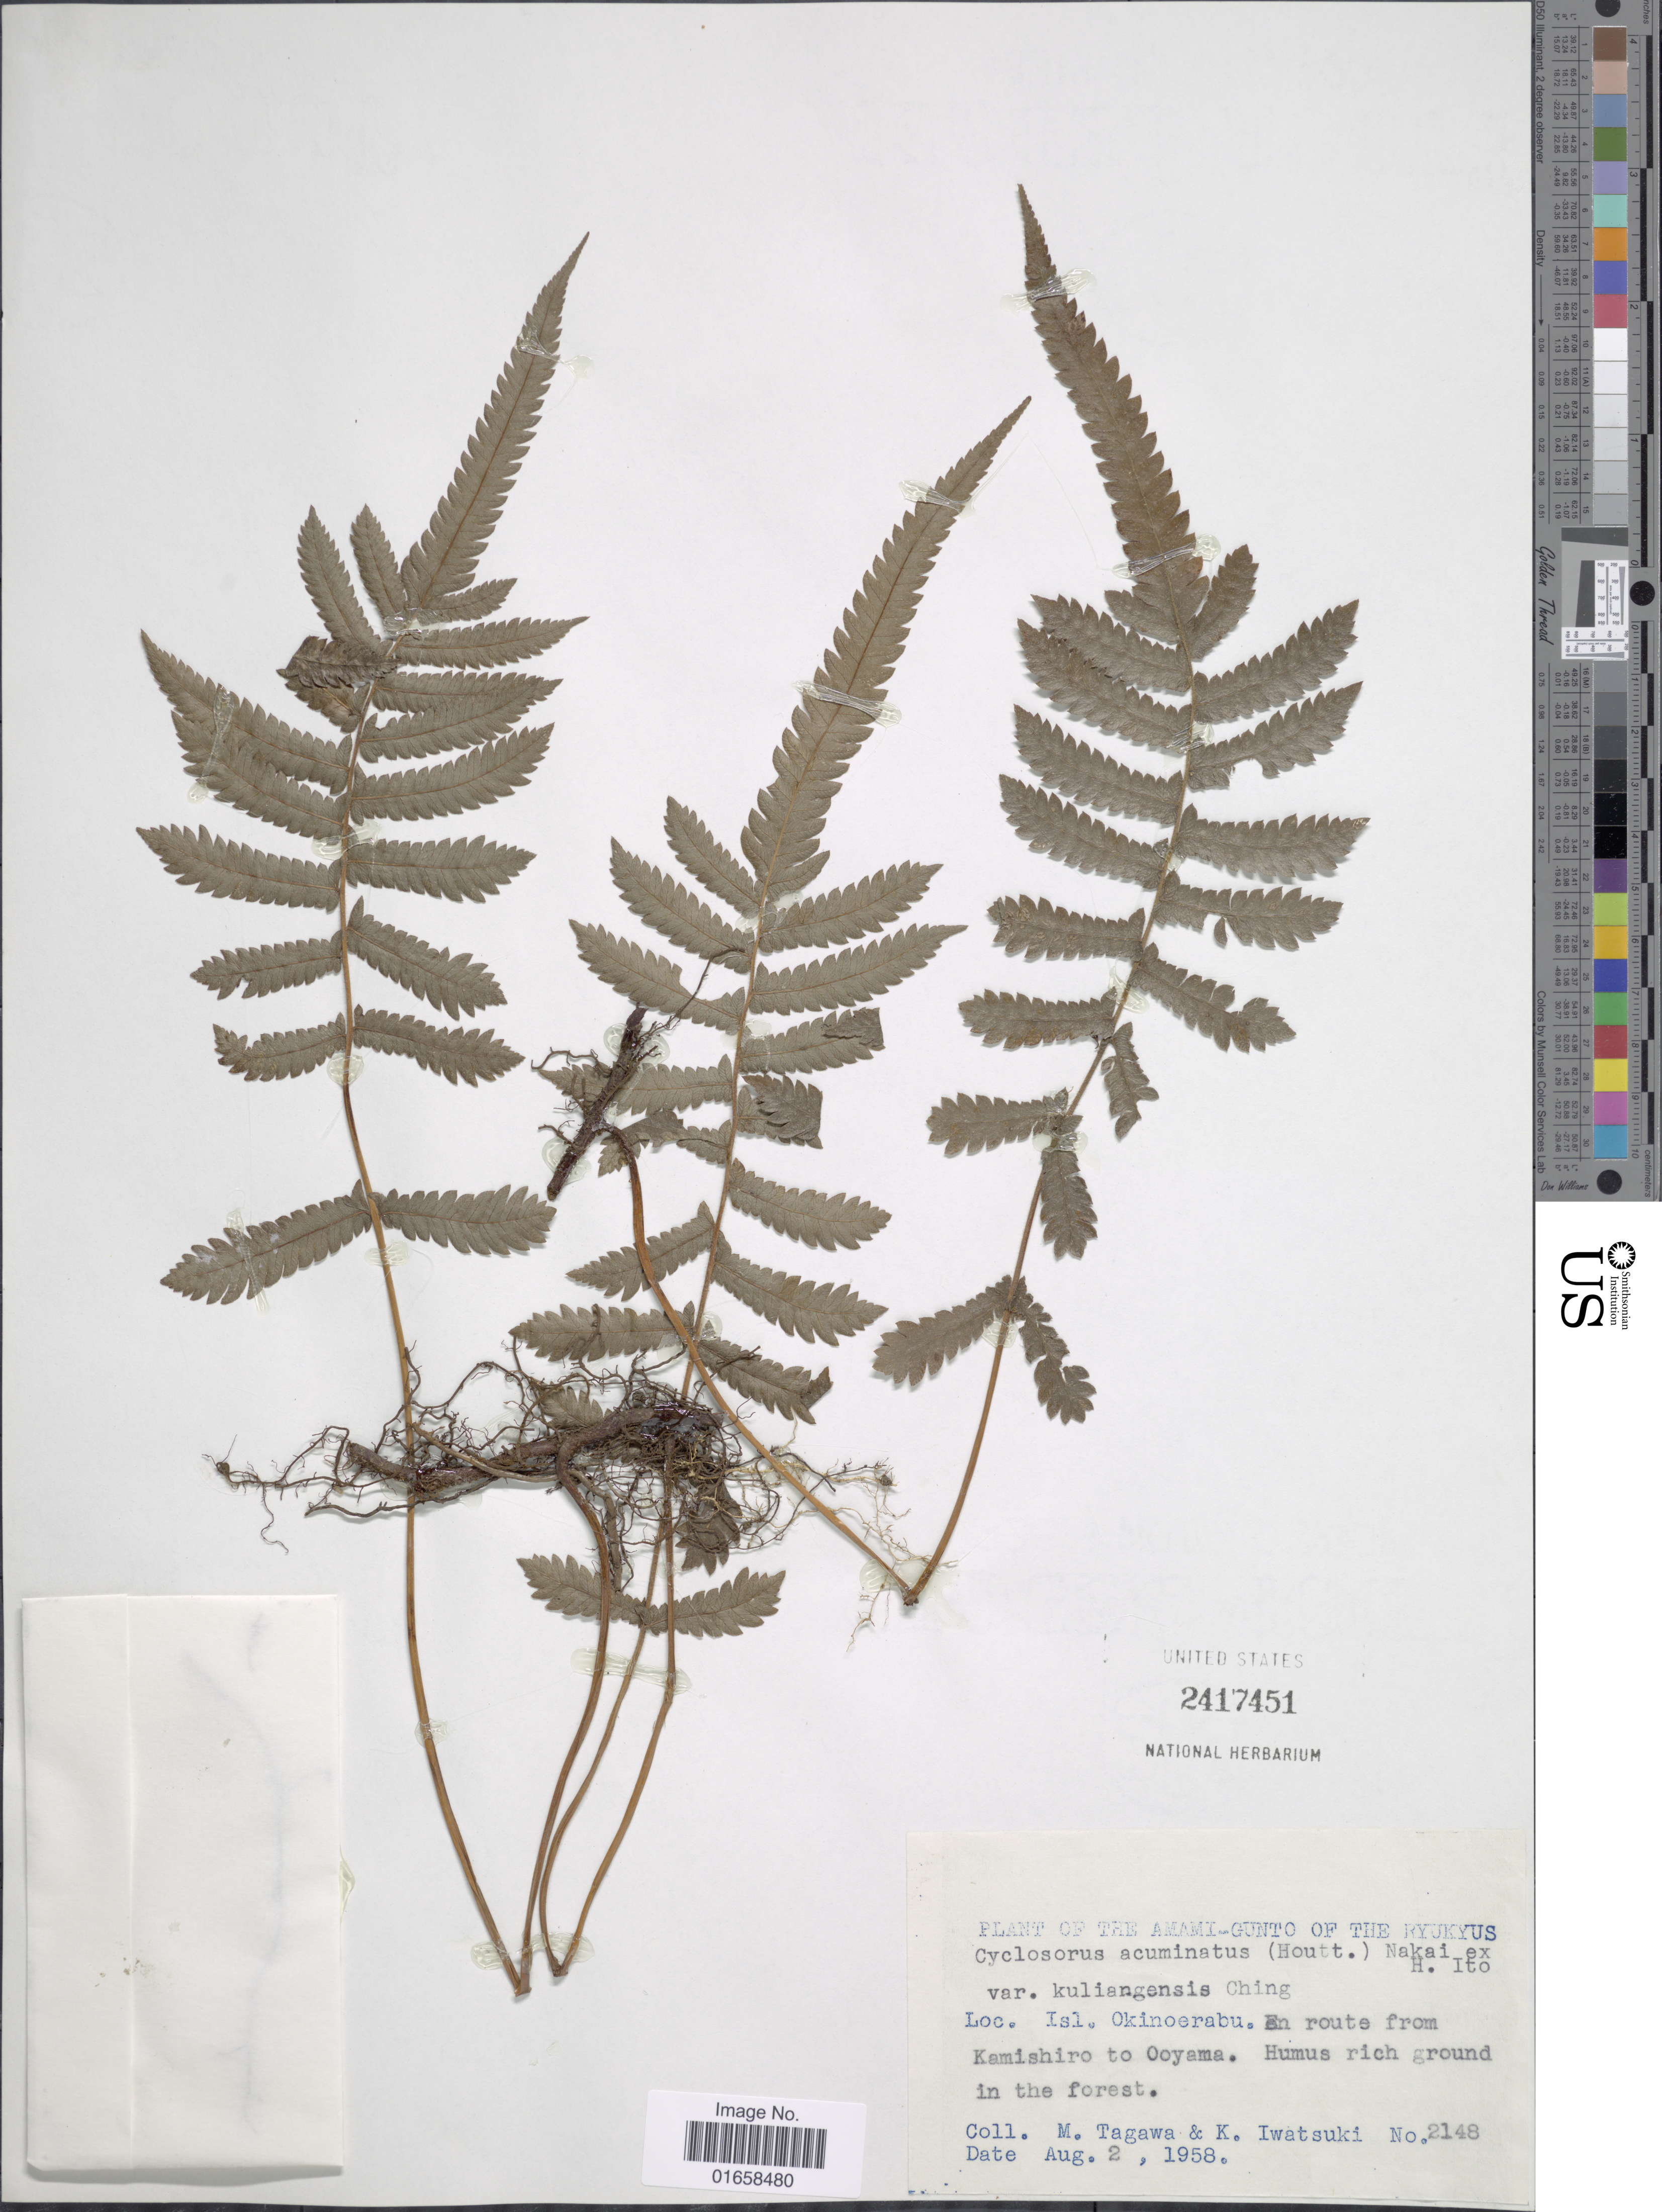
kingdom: Plantae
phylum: Tracheophyta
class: Polypodiopsida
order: Polypodiales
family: Thelypteridaceae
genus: Christella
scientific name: Christella acuminata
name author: (Houtt.) H. Lév.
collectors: M. Tagawa & K. Iwatsuki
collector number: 2148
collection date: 1958-08-02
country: Japan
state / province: Okinawa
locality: Isl. Okinoerabu. En route from Kamishiro to Ooyama. Amam-Gunto of The Ryukyus.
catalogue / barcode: US 2417451